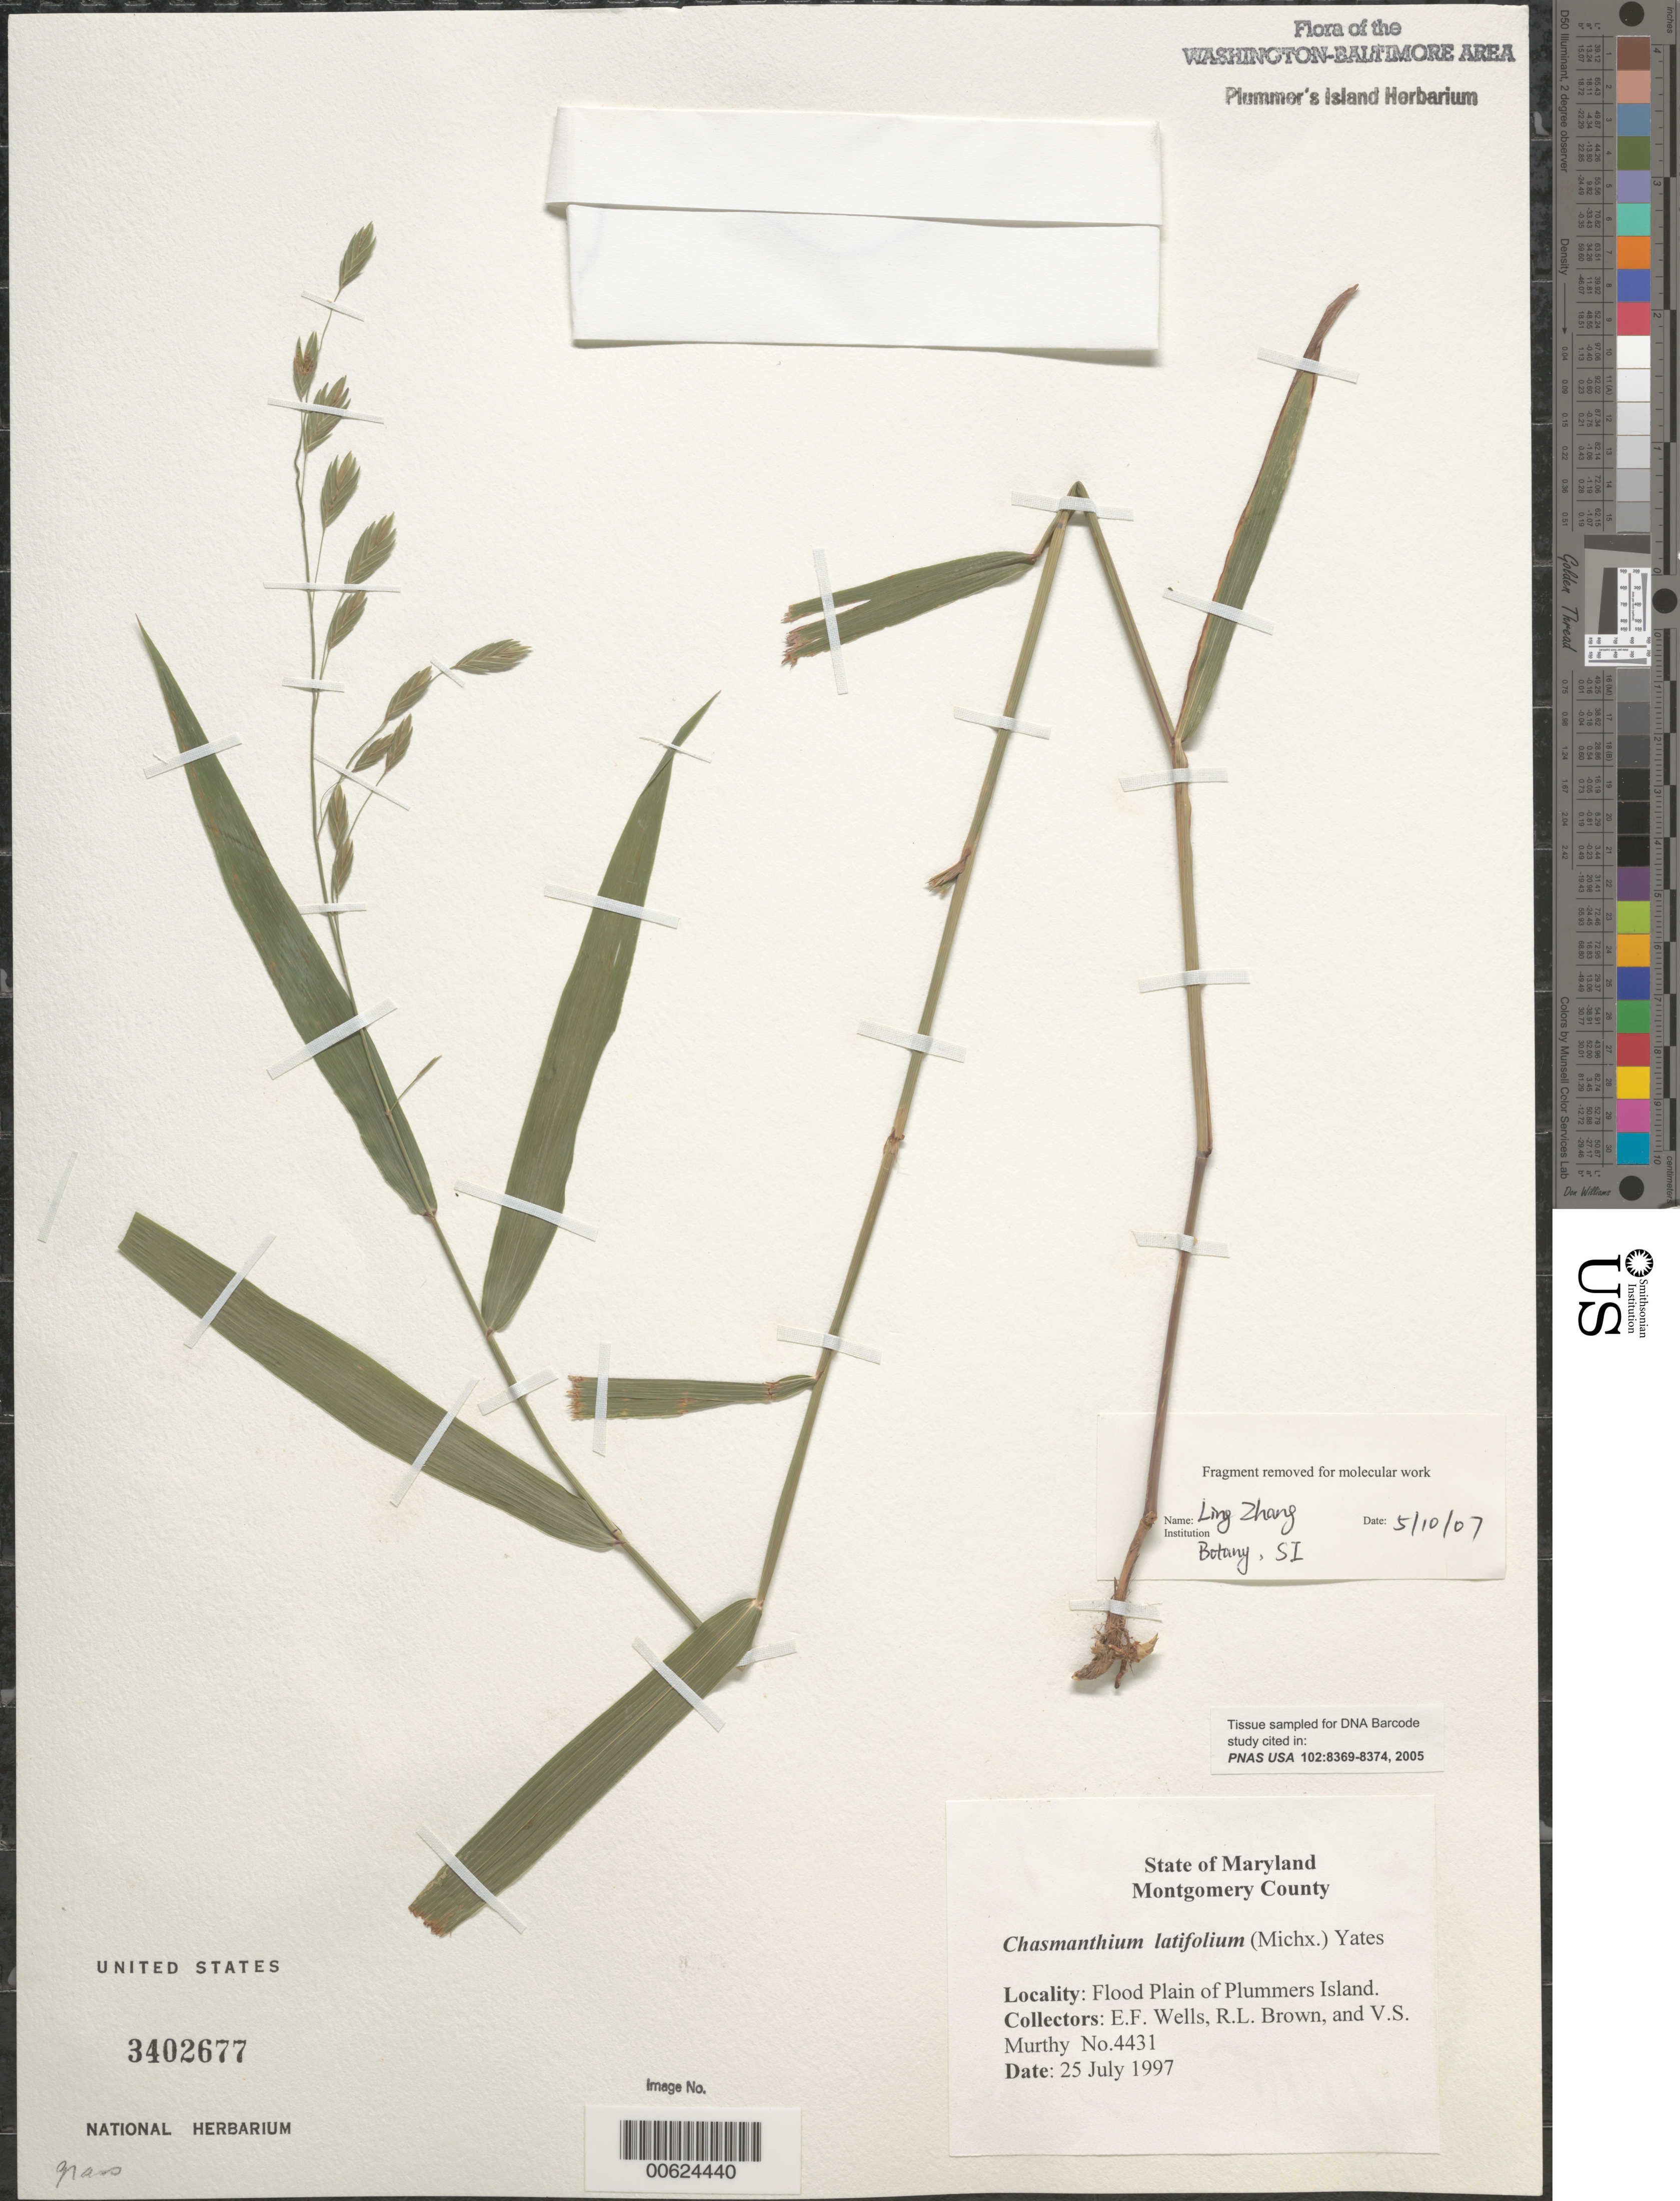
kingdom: Plantae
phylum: Tracheophyta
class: Liliopsida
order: Poales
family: Poaceae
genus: Chasmanthium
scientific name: Chasmanthium latifolium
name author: (Michx.) H.O. Yates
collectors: E. F. Wells, R. L. Brown & V. S. Murthy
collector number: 4431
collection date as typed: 25 Jul 1997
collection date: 1997-07-25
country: United States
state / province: Maryland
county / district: Montgomery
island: Plummers Island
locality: Flood plain of Plummers Island Plummers Island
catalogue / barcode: US 3402677